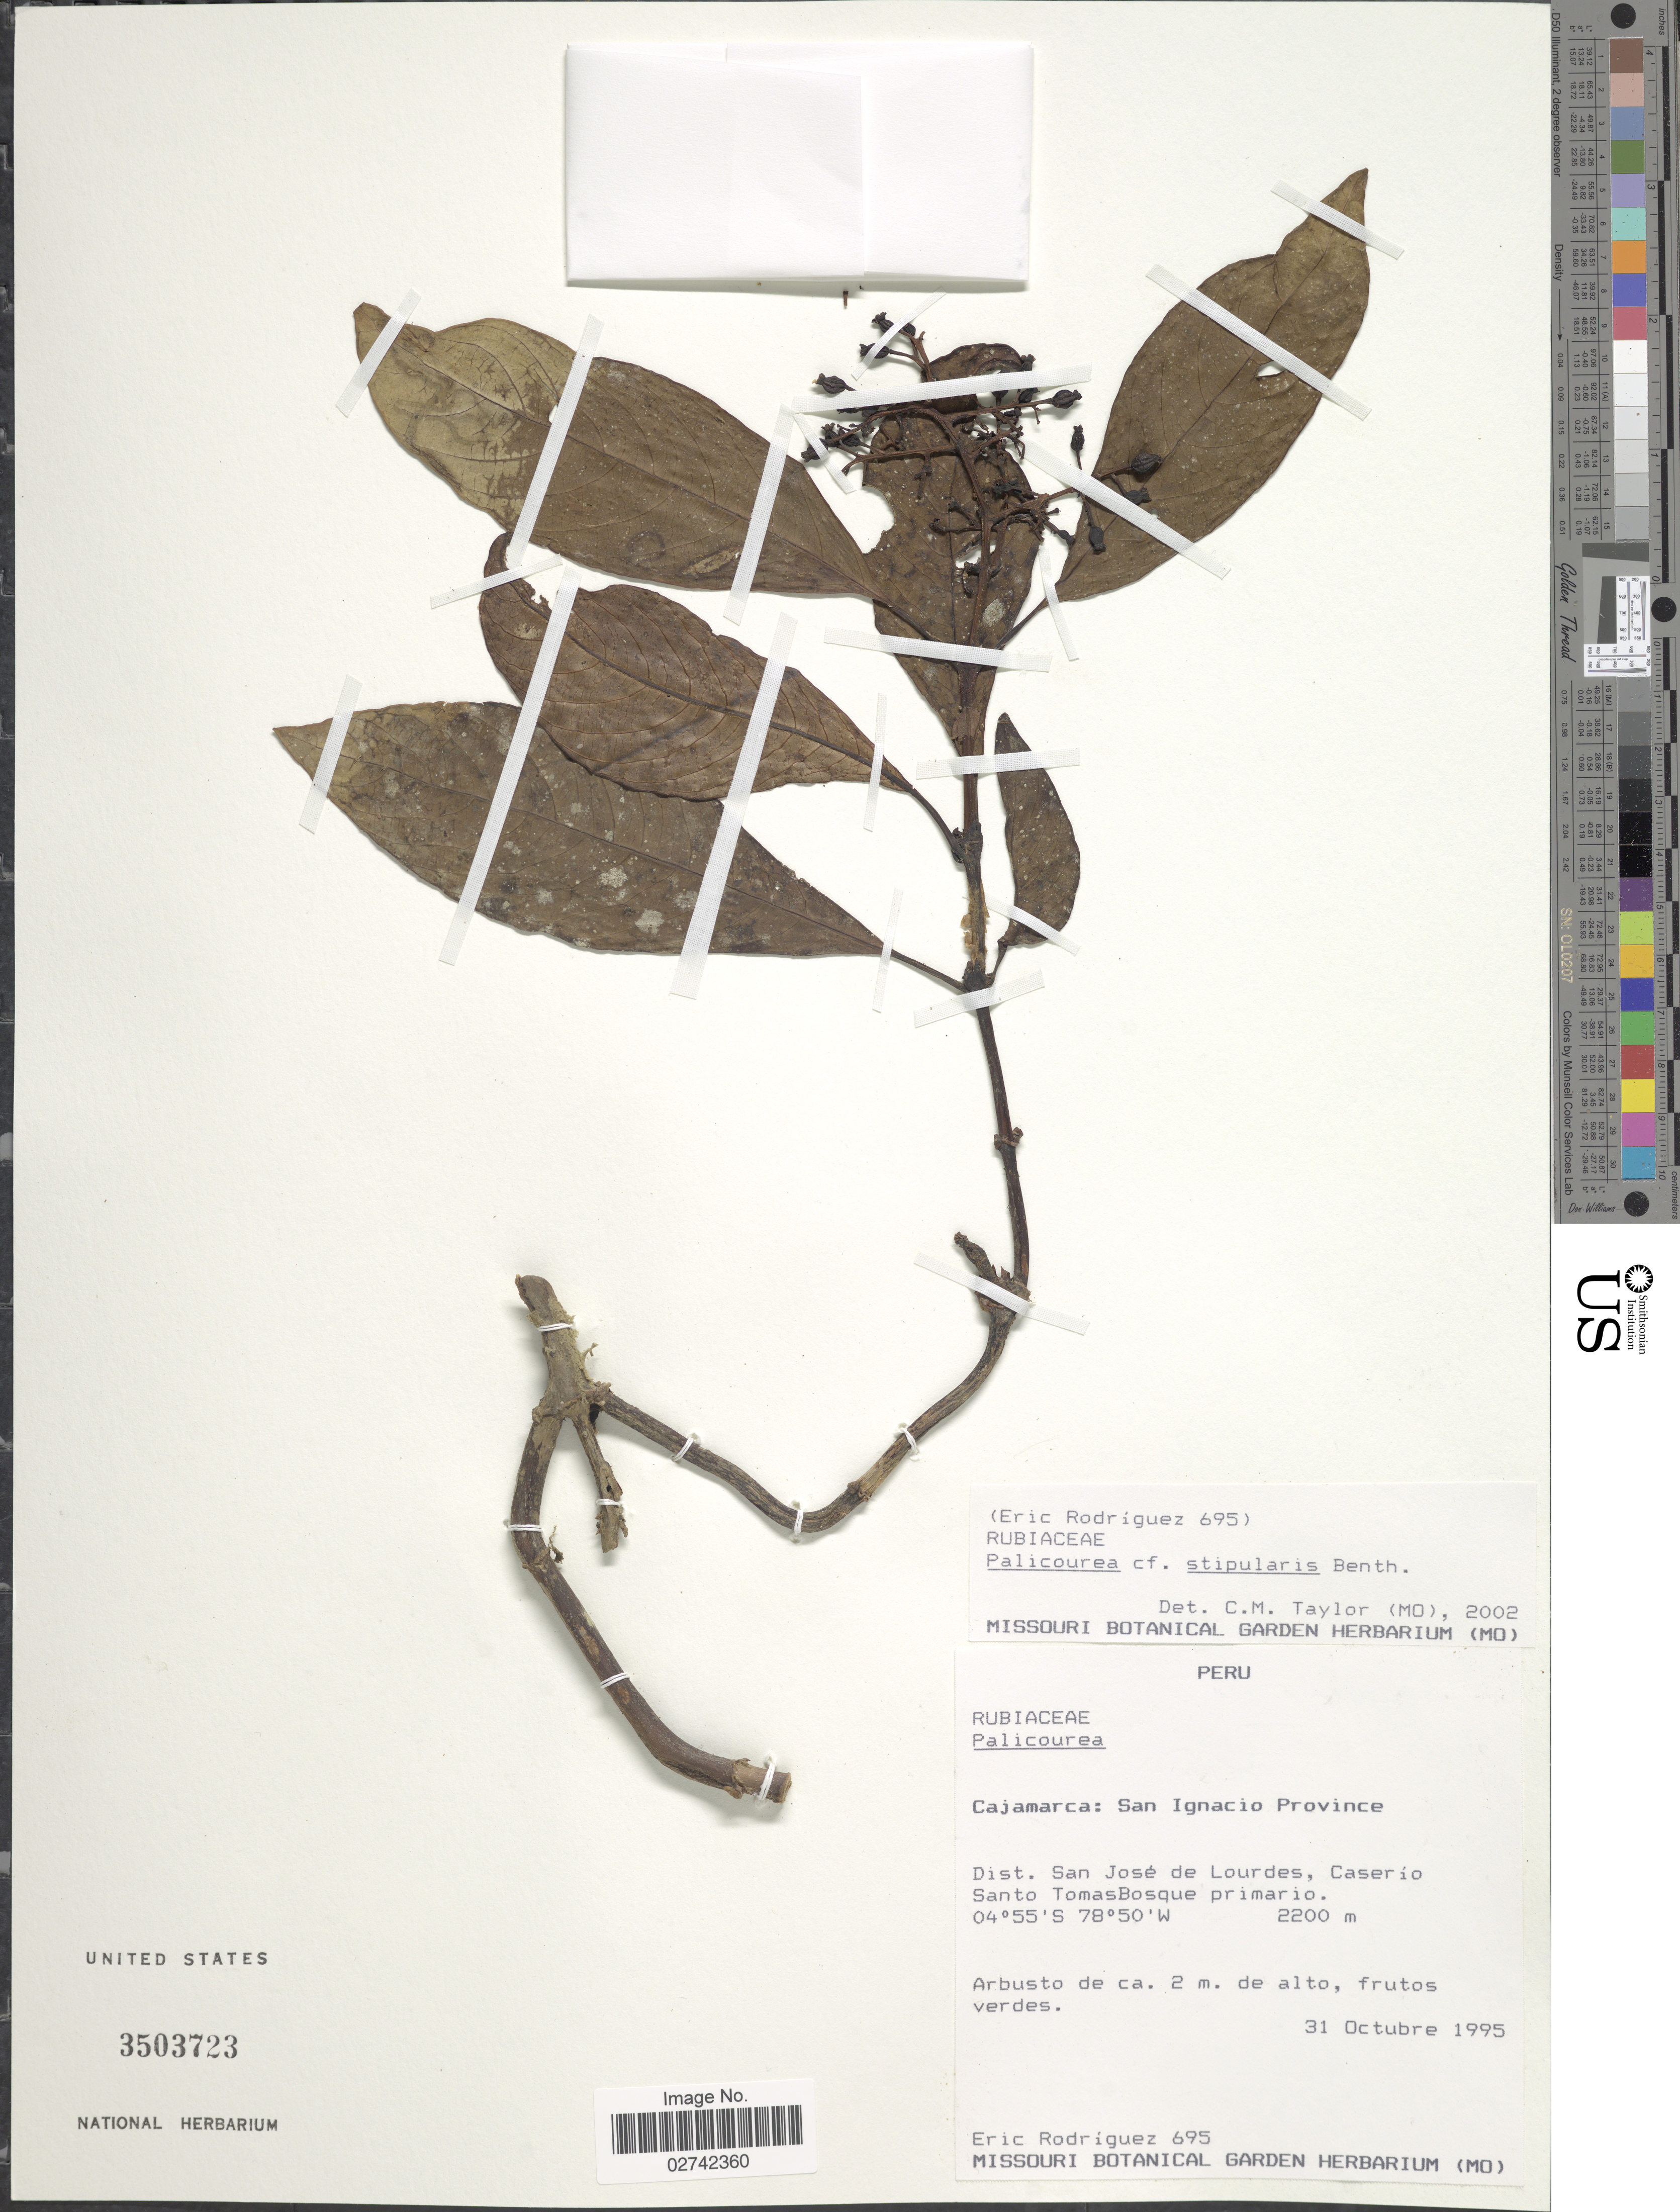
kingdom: Plantae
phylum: Tracheophyta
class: Magnoliopsida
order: Gentianales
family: Rubiaceae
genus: Palicourea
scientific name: Palicourea stipularis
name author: Benth.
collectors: E. Rodriguez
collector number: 695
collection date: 1995-10-31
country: Peru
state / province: Cajamarca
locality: San Ignacio Province, Dist. San Jose de Lourdes, Caserio Santo Tomas.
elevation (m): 2200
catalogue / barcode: US 3503723